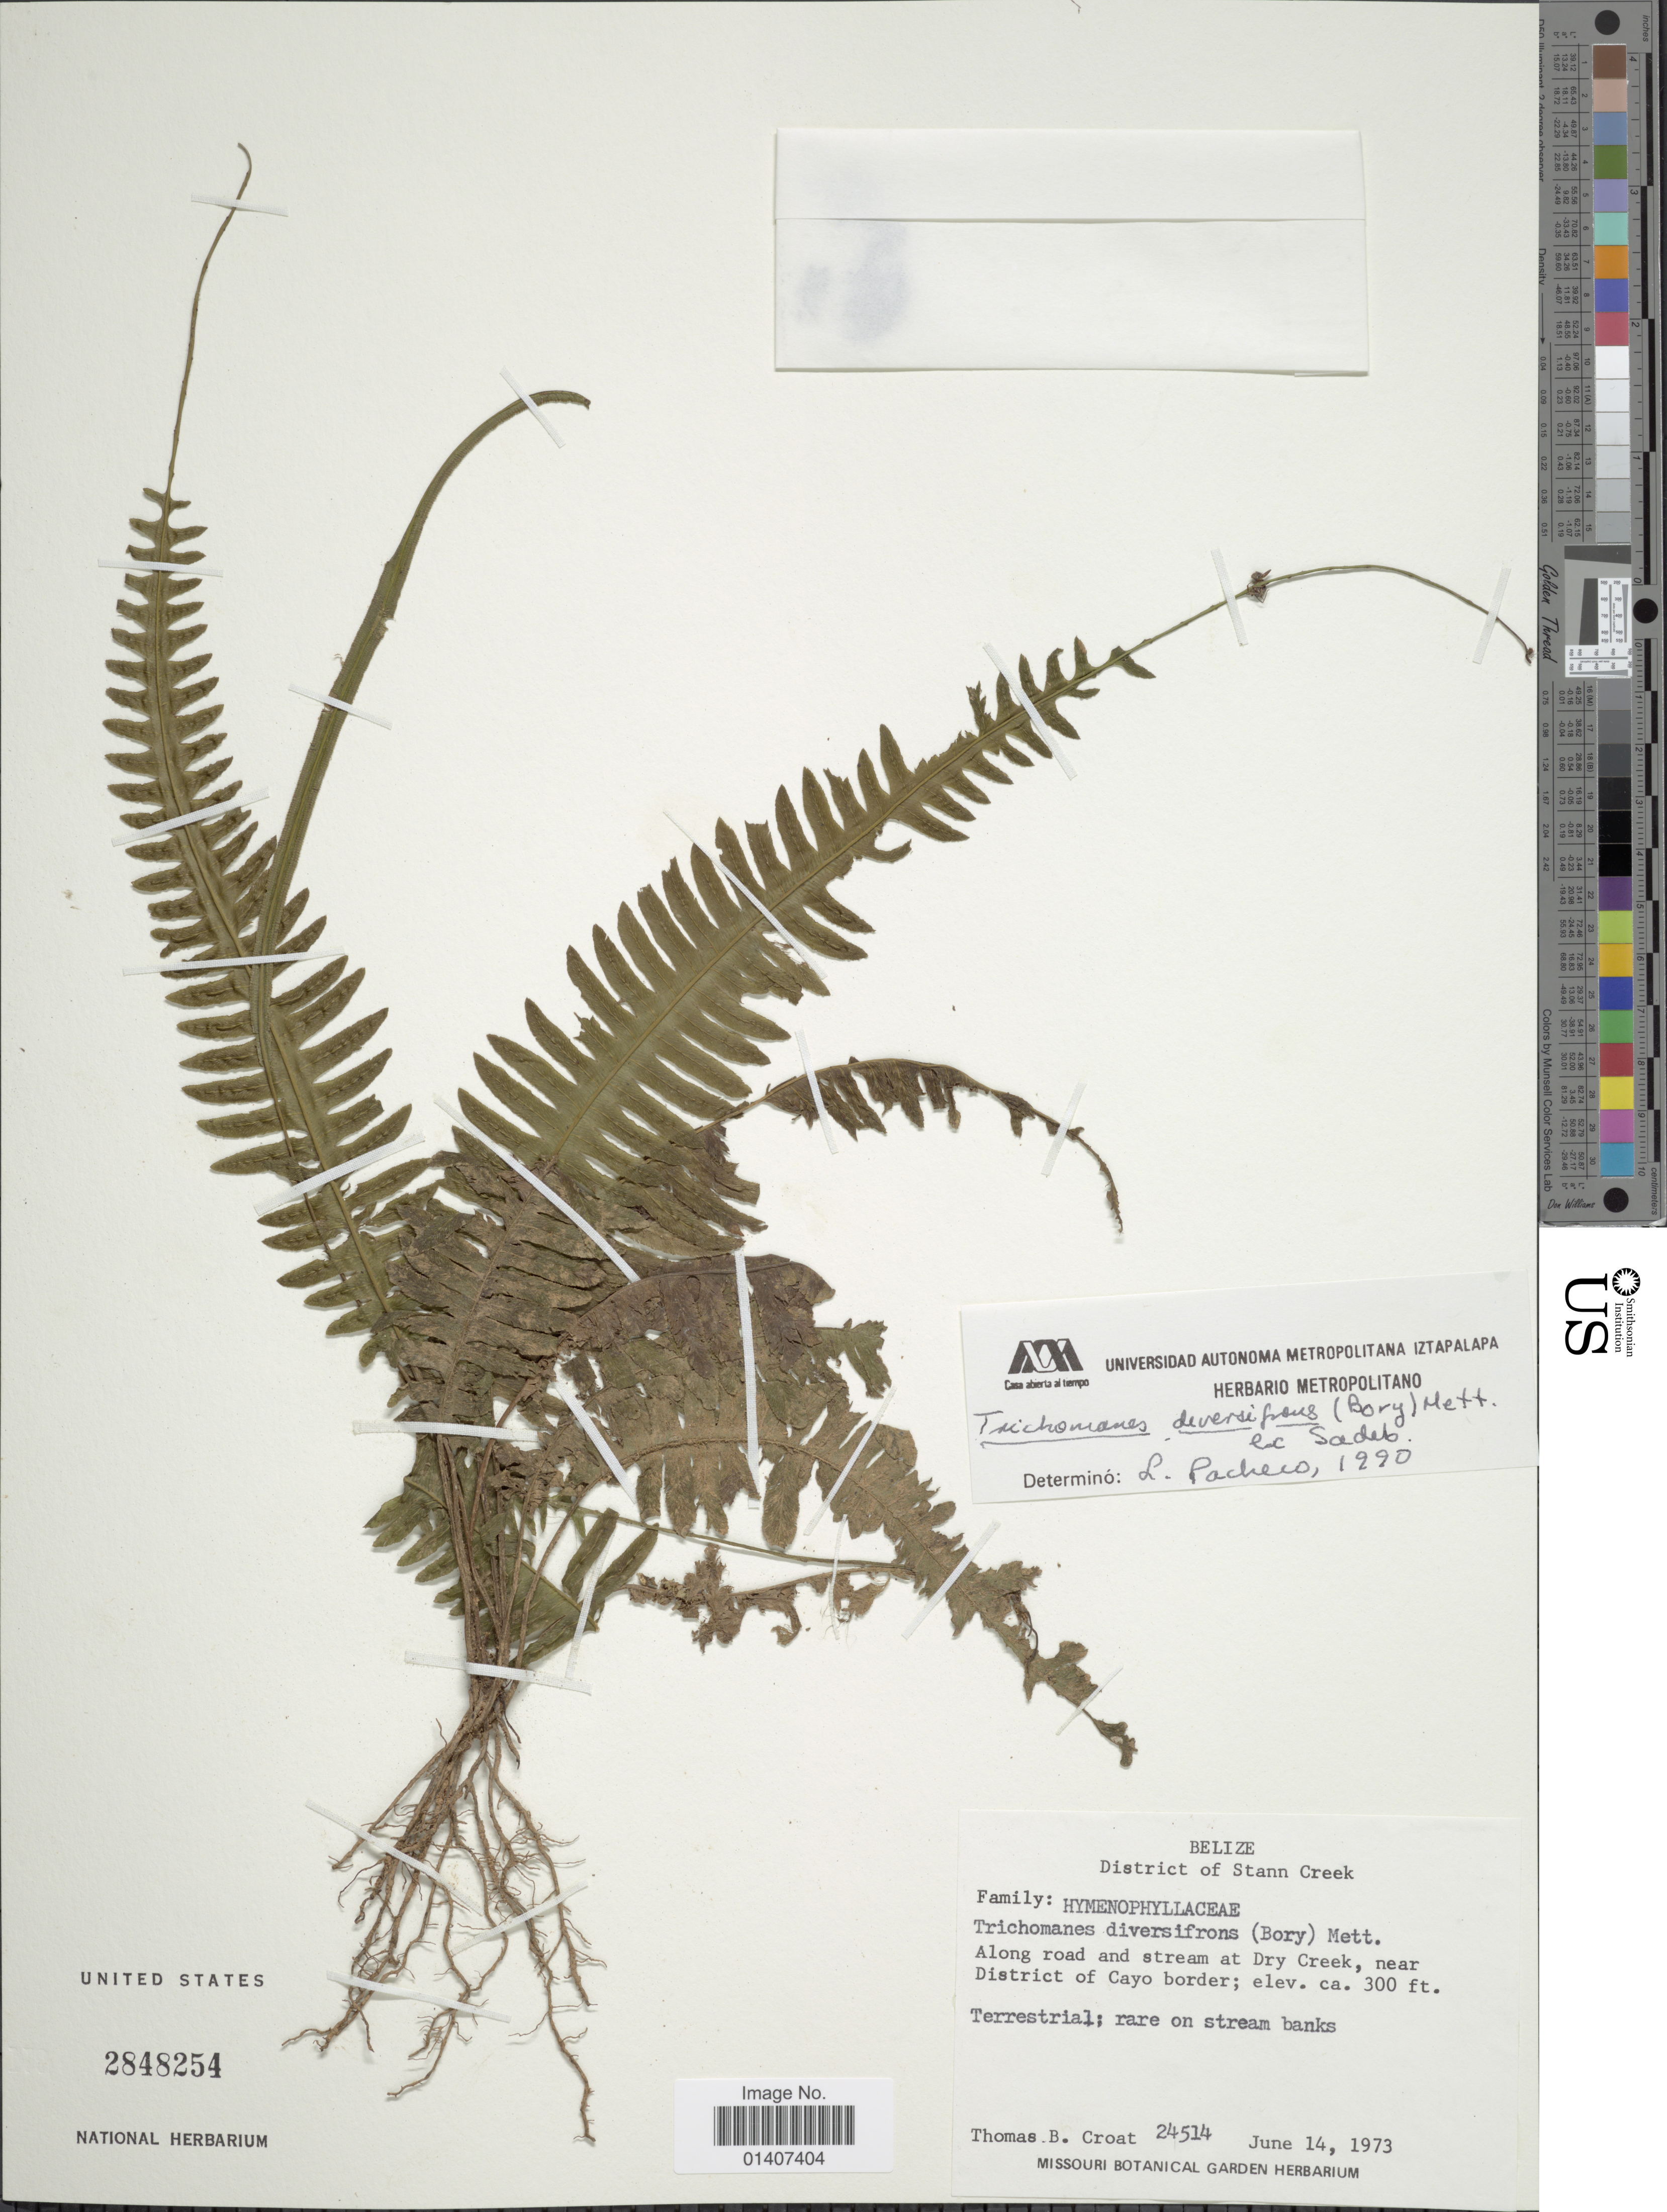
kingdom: Plantae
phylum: Tracheophyta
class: Polypodiopsida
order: Hymenophyllales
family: Hymenophyllaceae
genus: Trichomanes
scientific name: Trichomanes diversifrons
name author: (Bory) Mett. ex Sadeb.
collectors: T. B. Croat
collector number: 24514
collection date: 1973-06-14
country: Belize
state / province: Belize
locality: District of Stan Creek, Along road and stream at Dry Creek, near District of Cayo border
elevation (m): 91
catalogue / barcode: US 2848254